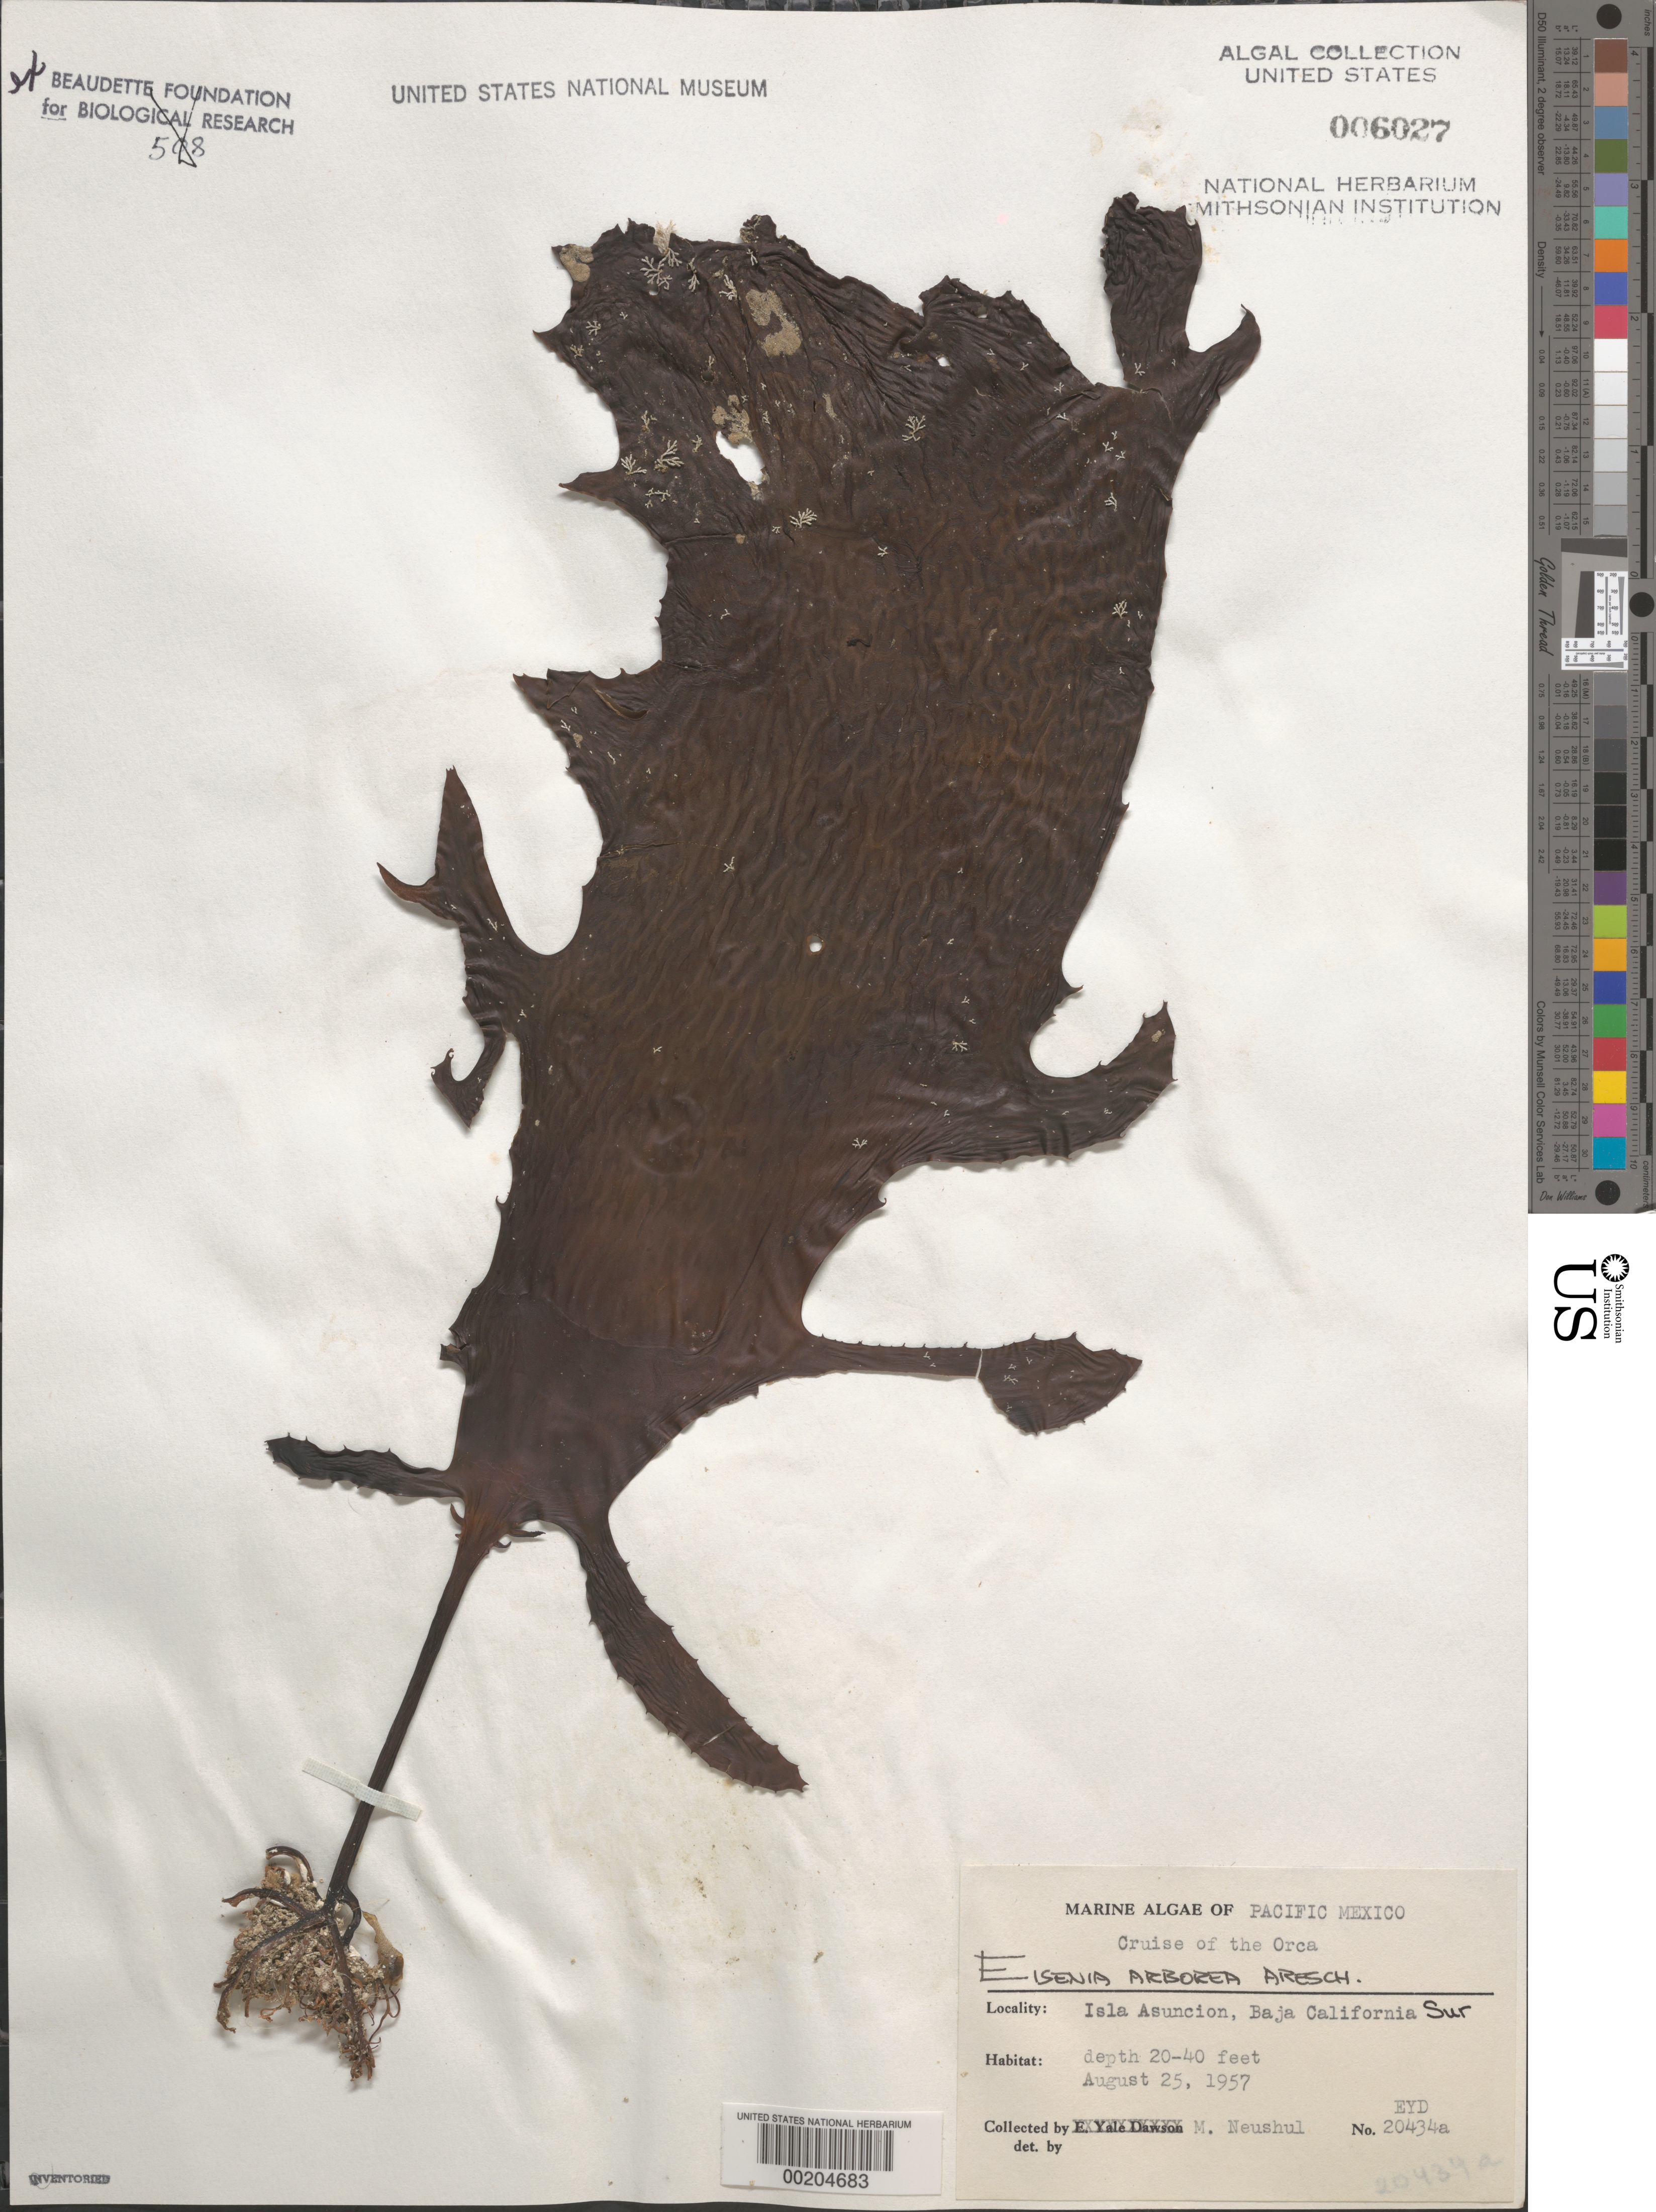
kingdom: Chromista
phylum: Ochrophyta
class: Phaeophyceae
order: Laminariales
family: Lessoniaceae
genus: Eisenia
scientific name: Eisenia arborea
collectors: M. Neushul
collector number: EYD 20434a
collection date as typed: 25 Aug 1957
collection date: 1957-08-25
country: Mexico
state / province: Baja California Sur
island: Isla Asuncion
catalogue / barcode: US 6027